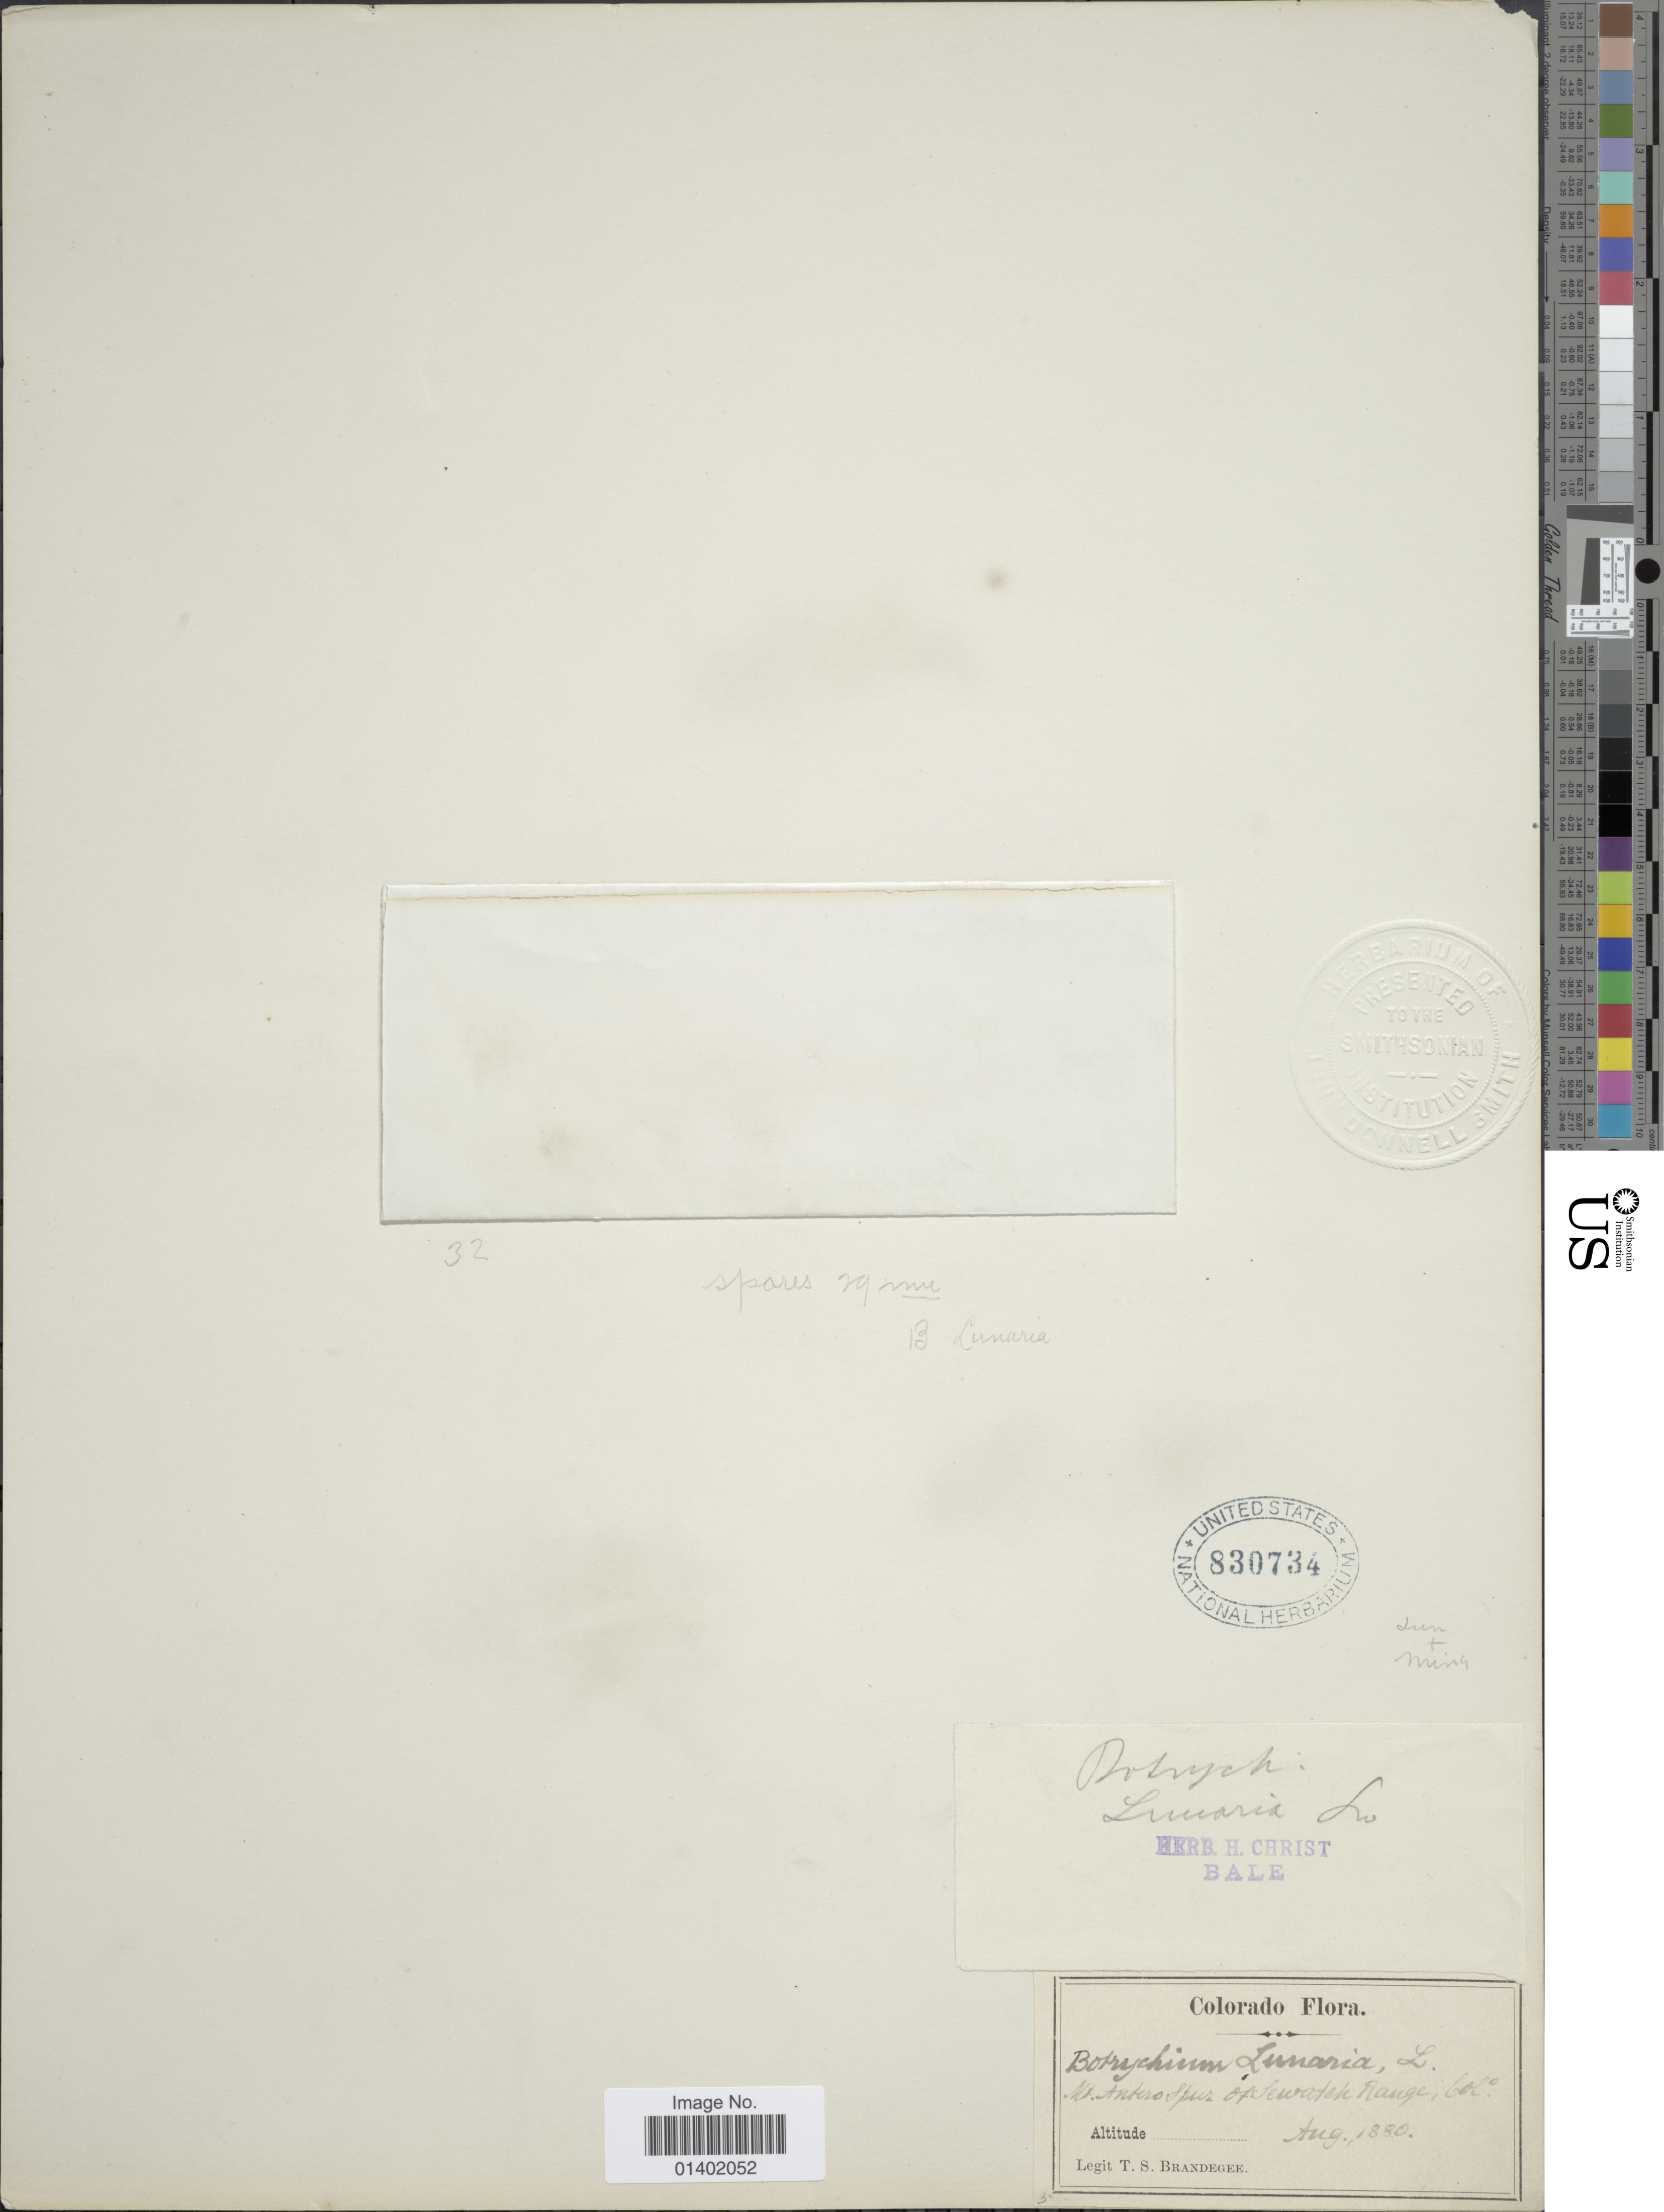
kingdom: Plantae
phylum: Tracheophyta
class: Polypodiopsida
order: Ophioglossales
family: Ophioglossaceae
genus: Botrychium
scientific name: Botrychium lunaria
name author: (L.) Sw.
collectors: T. S. Brandegee (herbarium)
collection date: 1880-08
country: United States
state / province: Colorado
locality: Mt. Antero Spur. Sawatch Range, Col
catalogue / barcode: US 830734